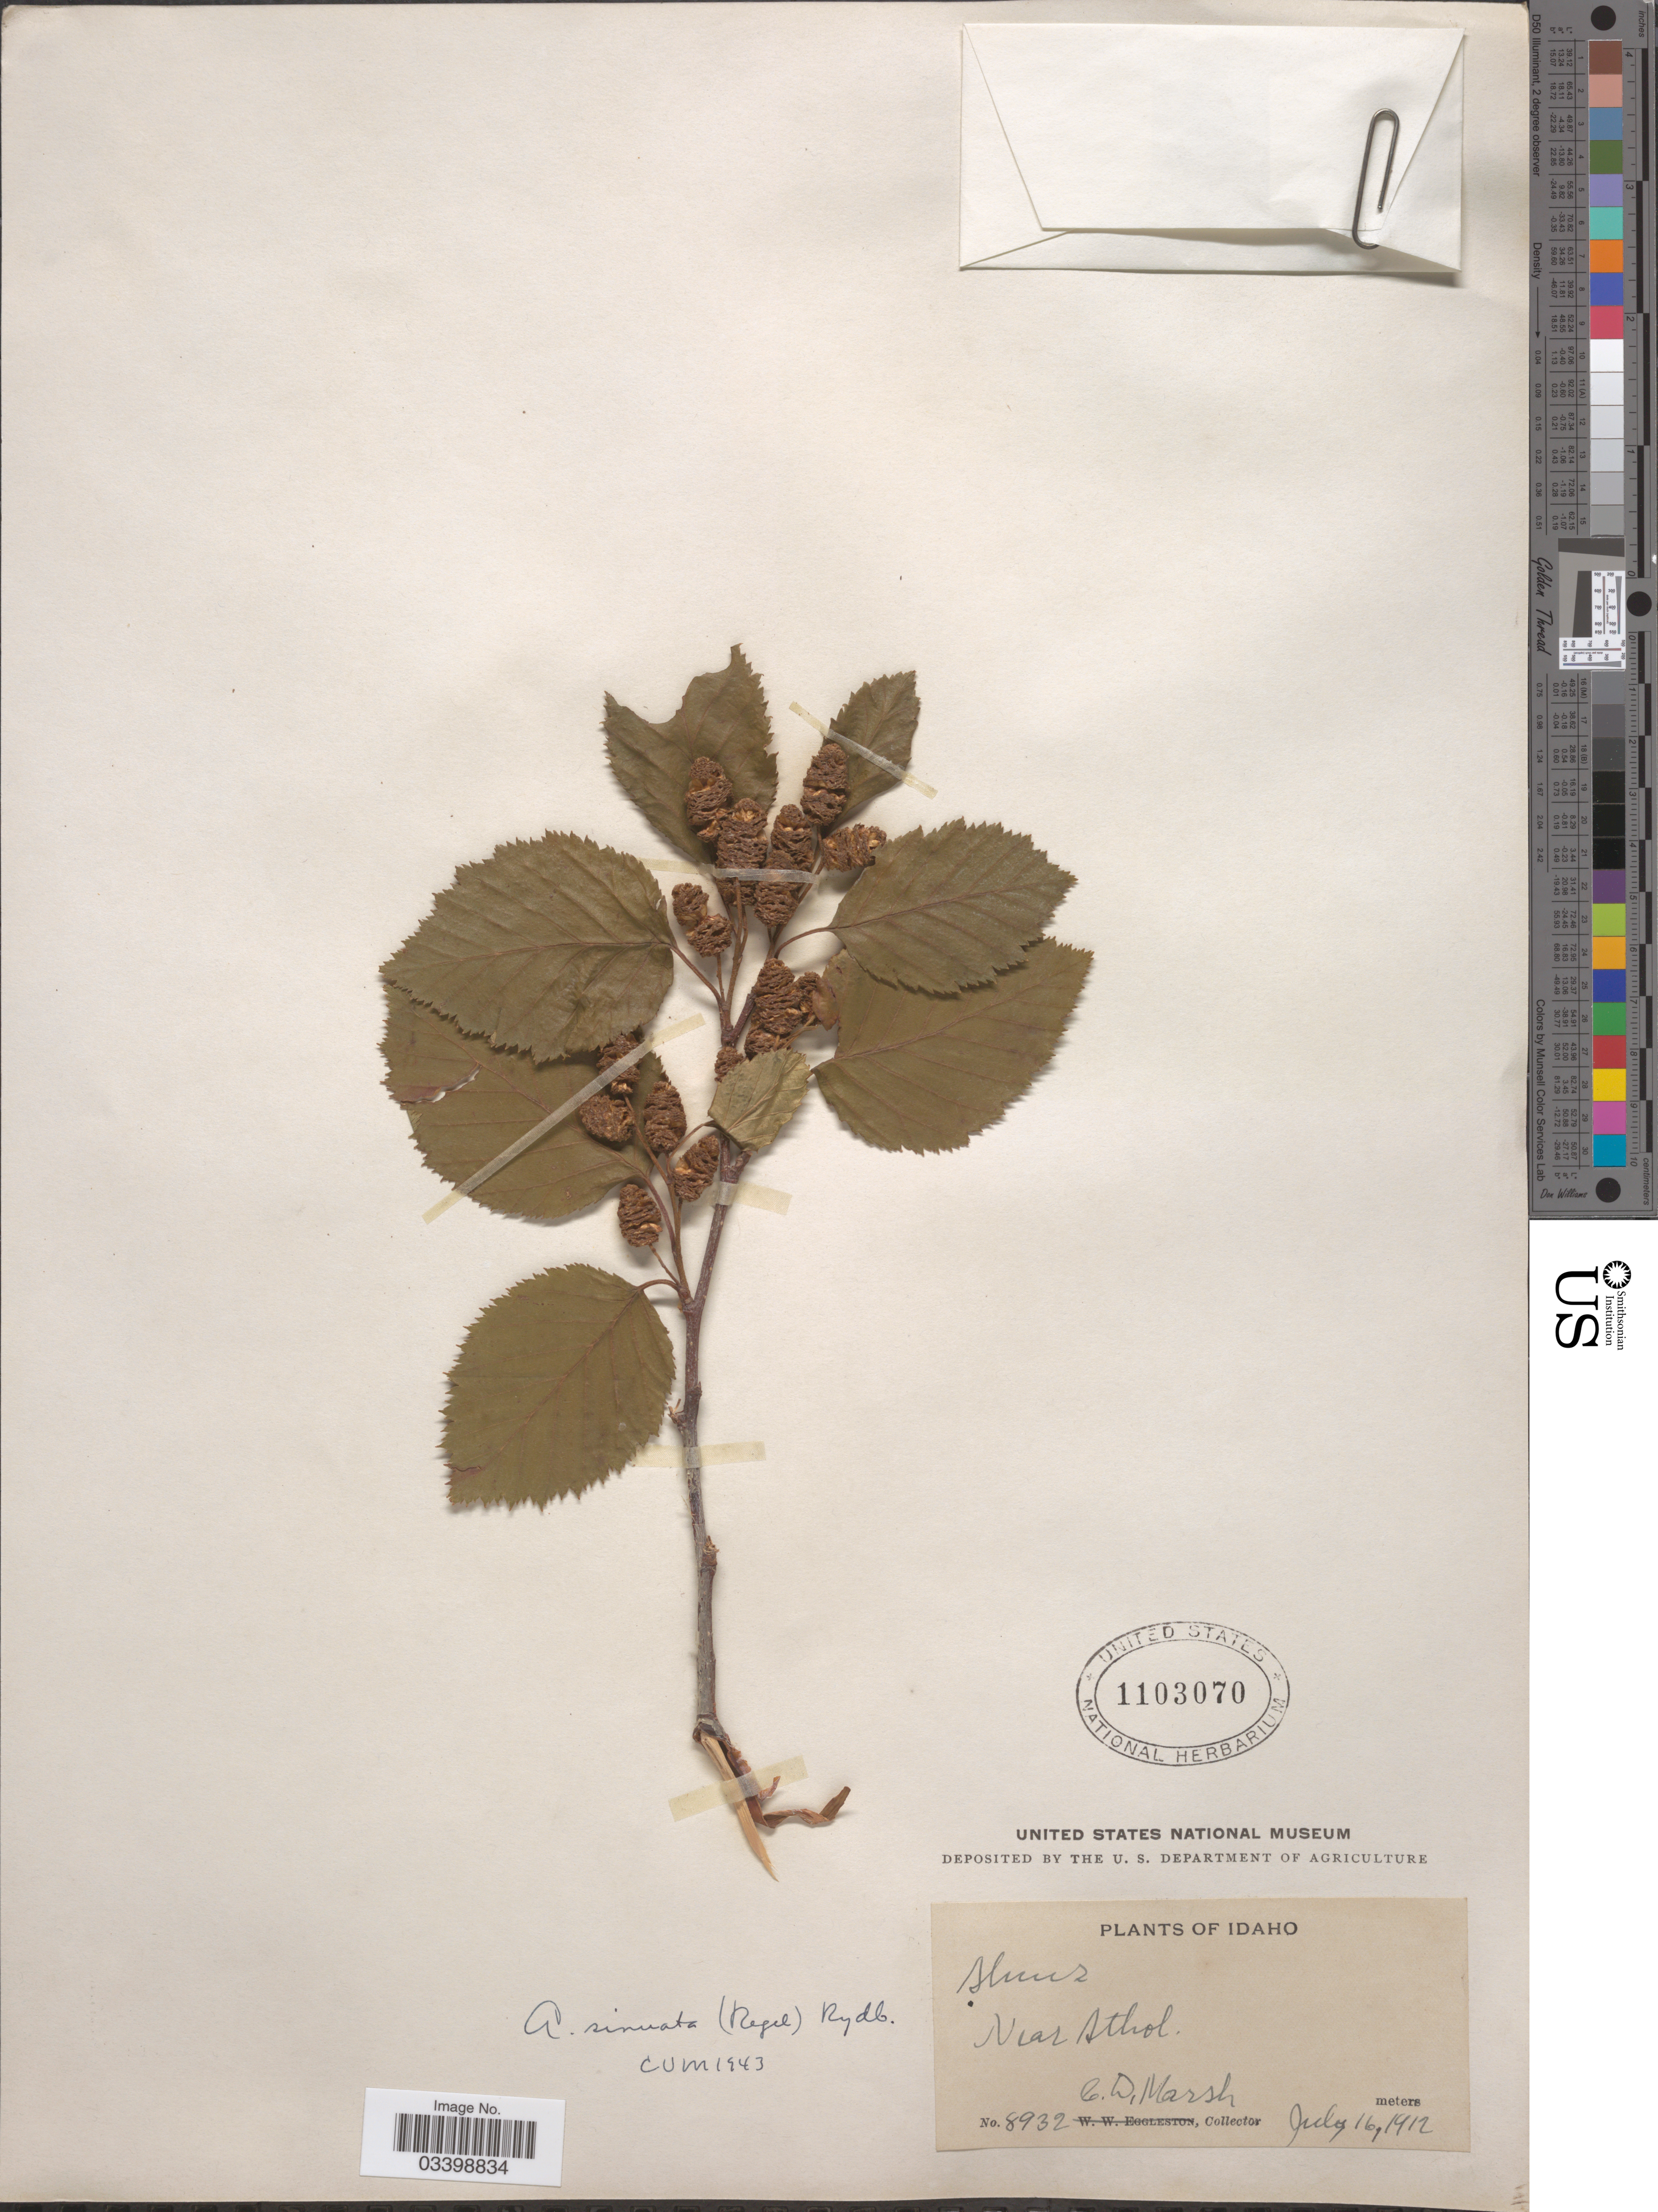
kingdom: Plantae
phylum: Tracheophyta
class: Magnoliopsida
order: Fagales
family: Betulaceae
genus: Alnus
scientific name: Alnus viridis subsp. sinuata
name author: Regel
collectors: C. D. Marsh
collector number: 8932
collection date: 1912-07-16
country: United States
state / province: Idaho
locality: Near Athol.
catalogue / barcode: US 1103070